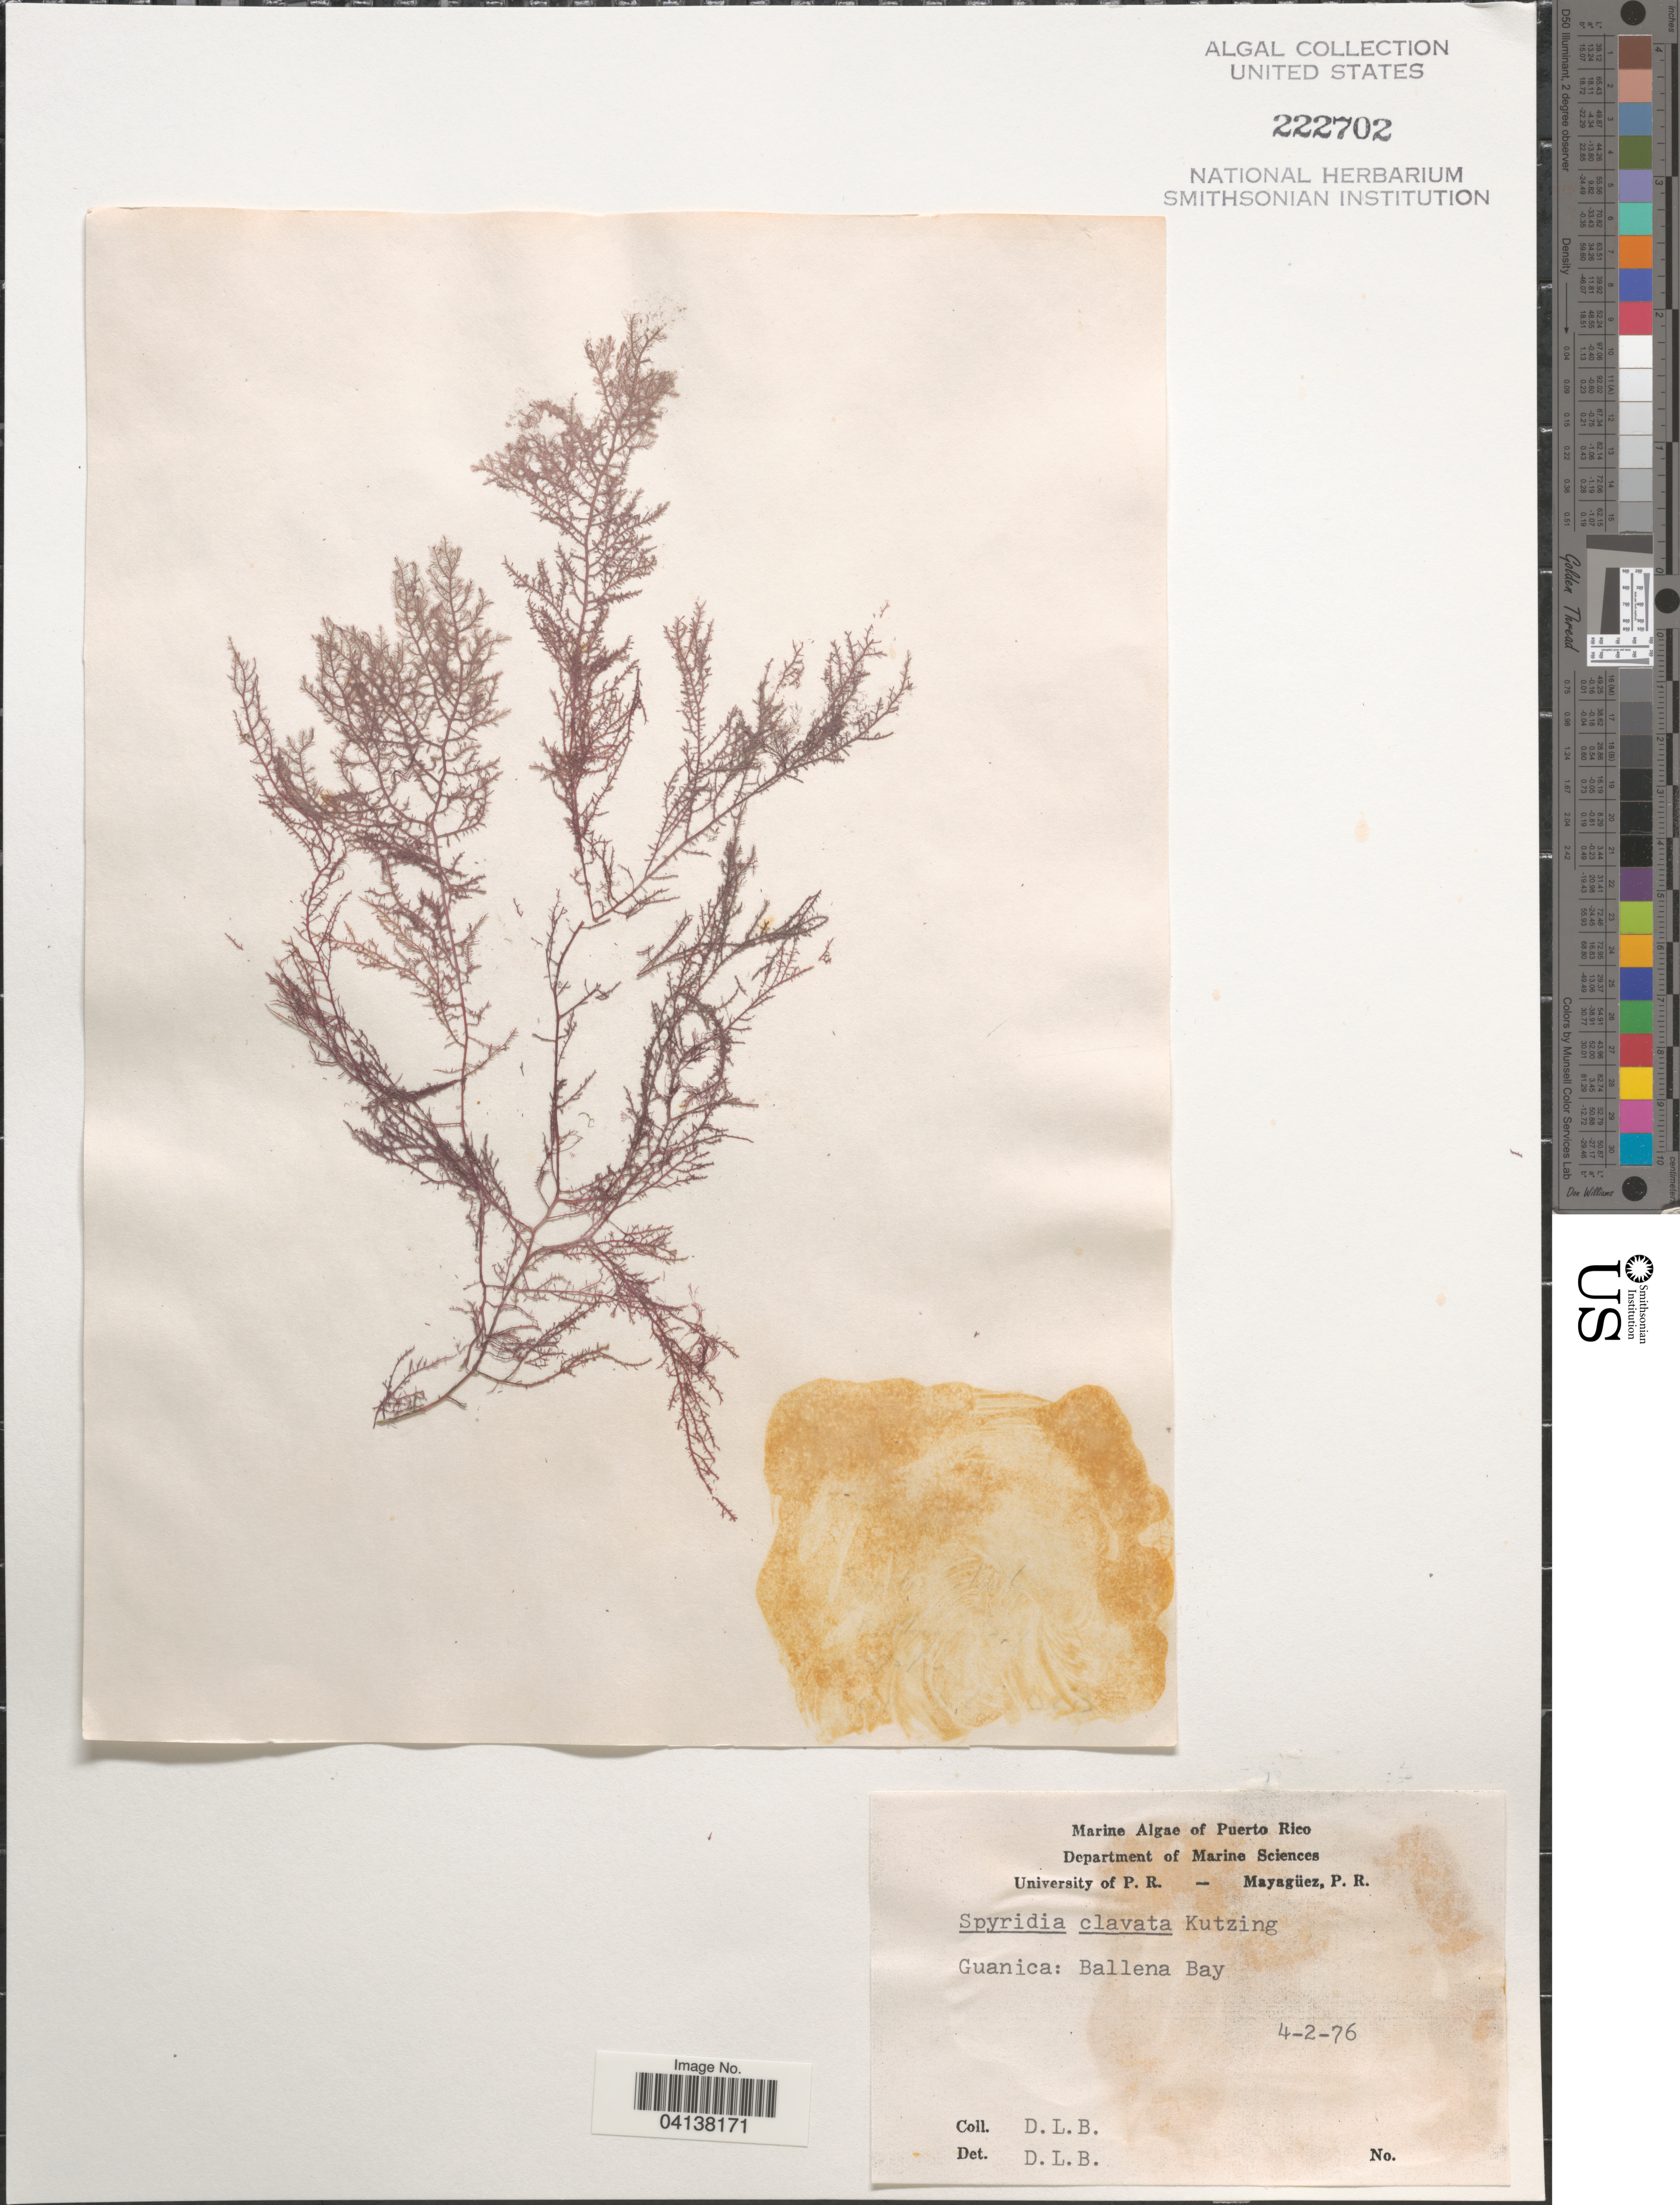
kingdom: Plantae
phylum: Rhodophyta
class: Florideophyceae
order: Ceramiales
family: Spyridiaceae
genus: Spyridia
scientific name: Spyridia clavata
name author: Kütz.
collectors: D. L. B.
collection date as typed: Transcribed d/m/y: 4/2/76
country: Puerto Rico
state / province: Guánica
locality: Ballena Bay.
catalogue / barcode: US 222702